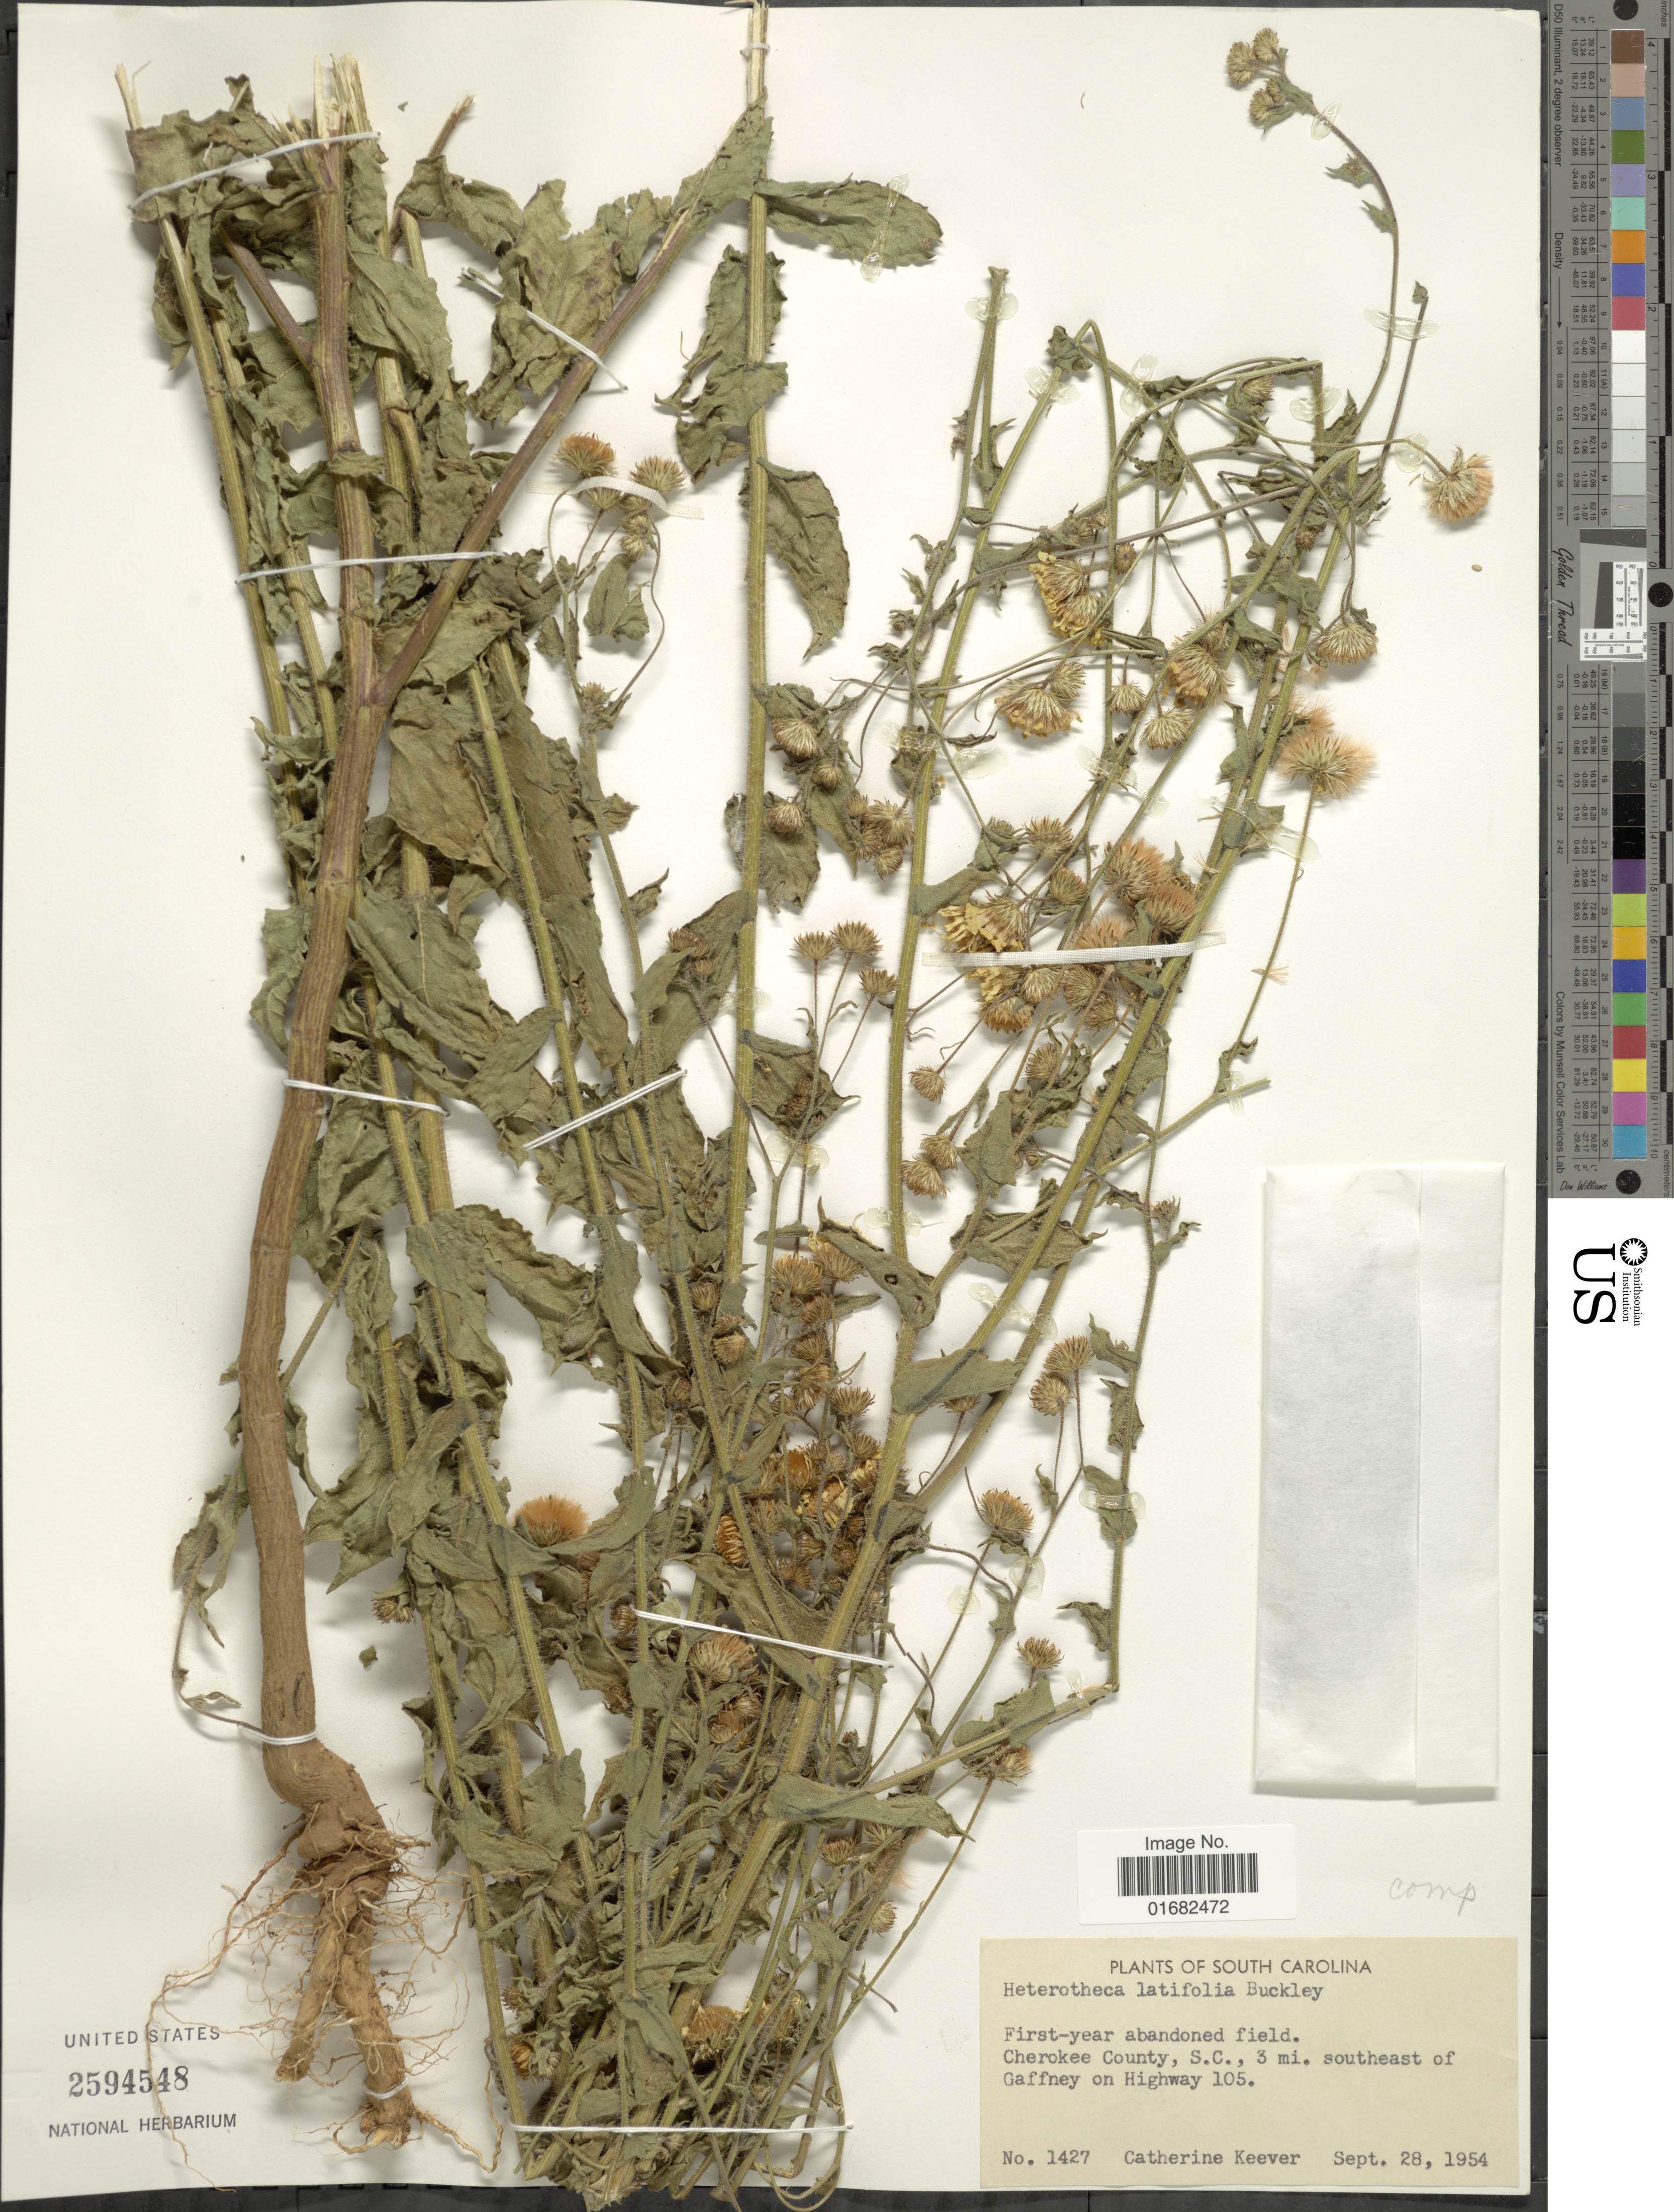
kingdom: Plantae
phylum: Tracheophyta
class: Magnoliopsida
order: Asterales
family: Asteraceae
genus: Heterotheca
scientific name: Heterotheca latifolia var. latifolia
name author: Buckley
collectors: C. Keever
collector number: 1427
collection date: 1954-09-28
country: United States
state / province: South Carolina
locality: First-year abandoned field. Cherokee County, 3 mi. southeast of Gaffney on Highway 105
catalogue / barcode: US 2594548